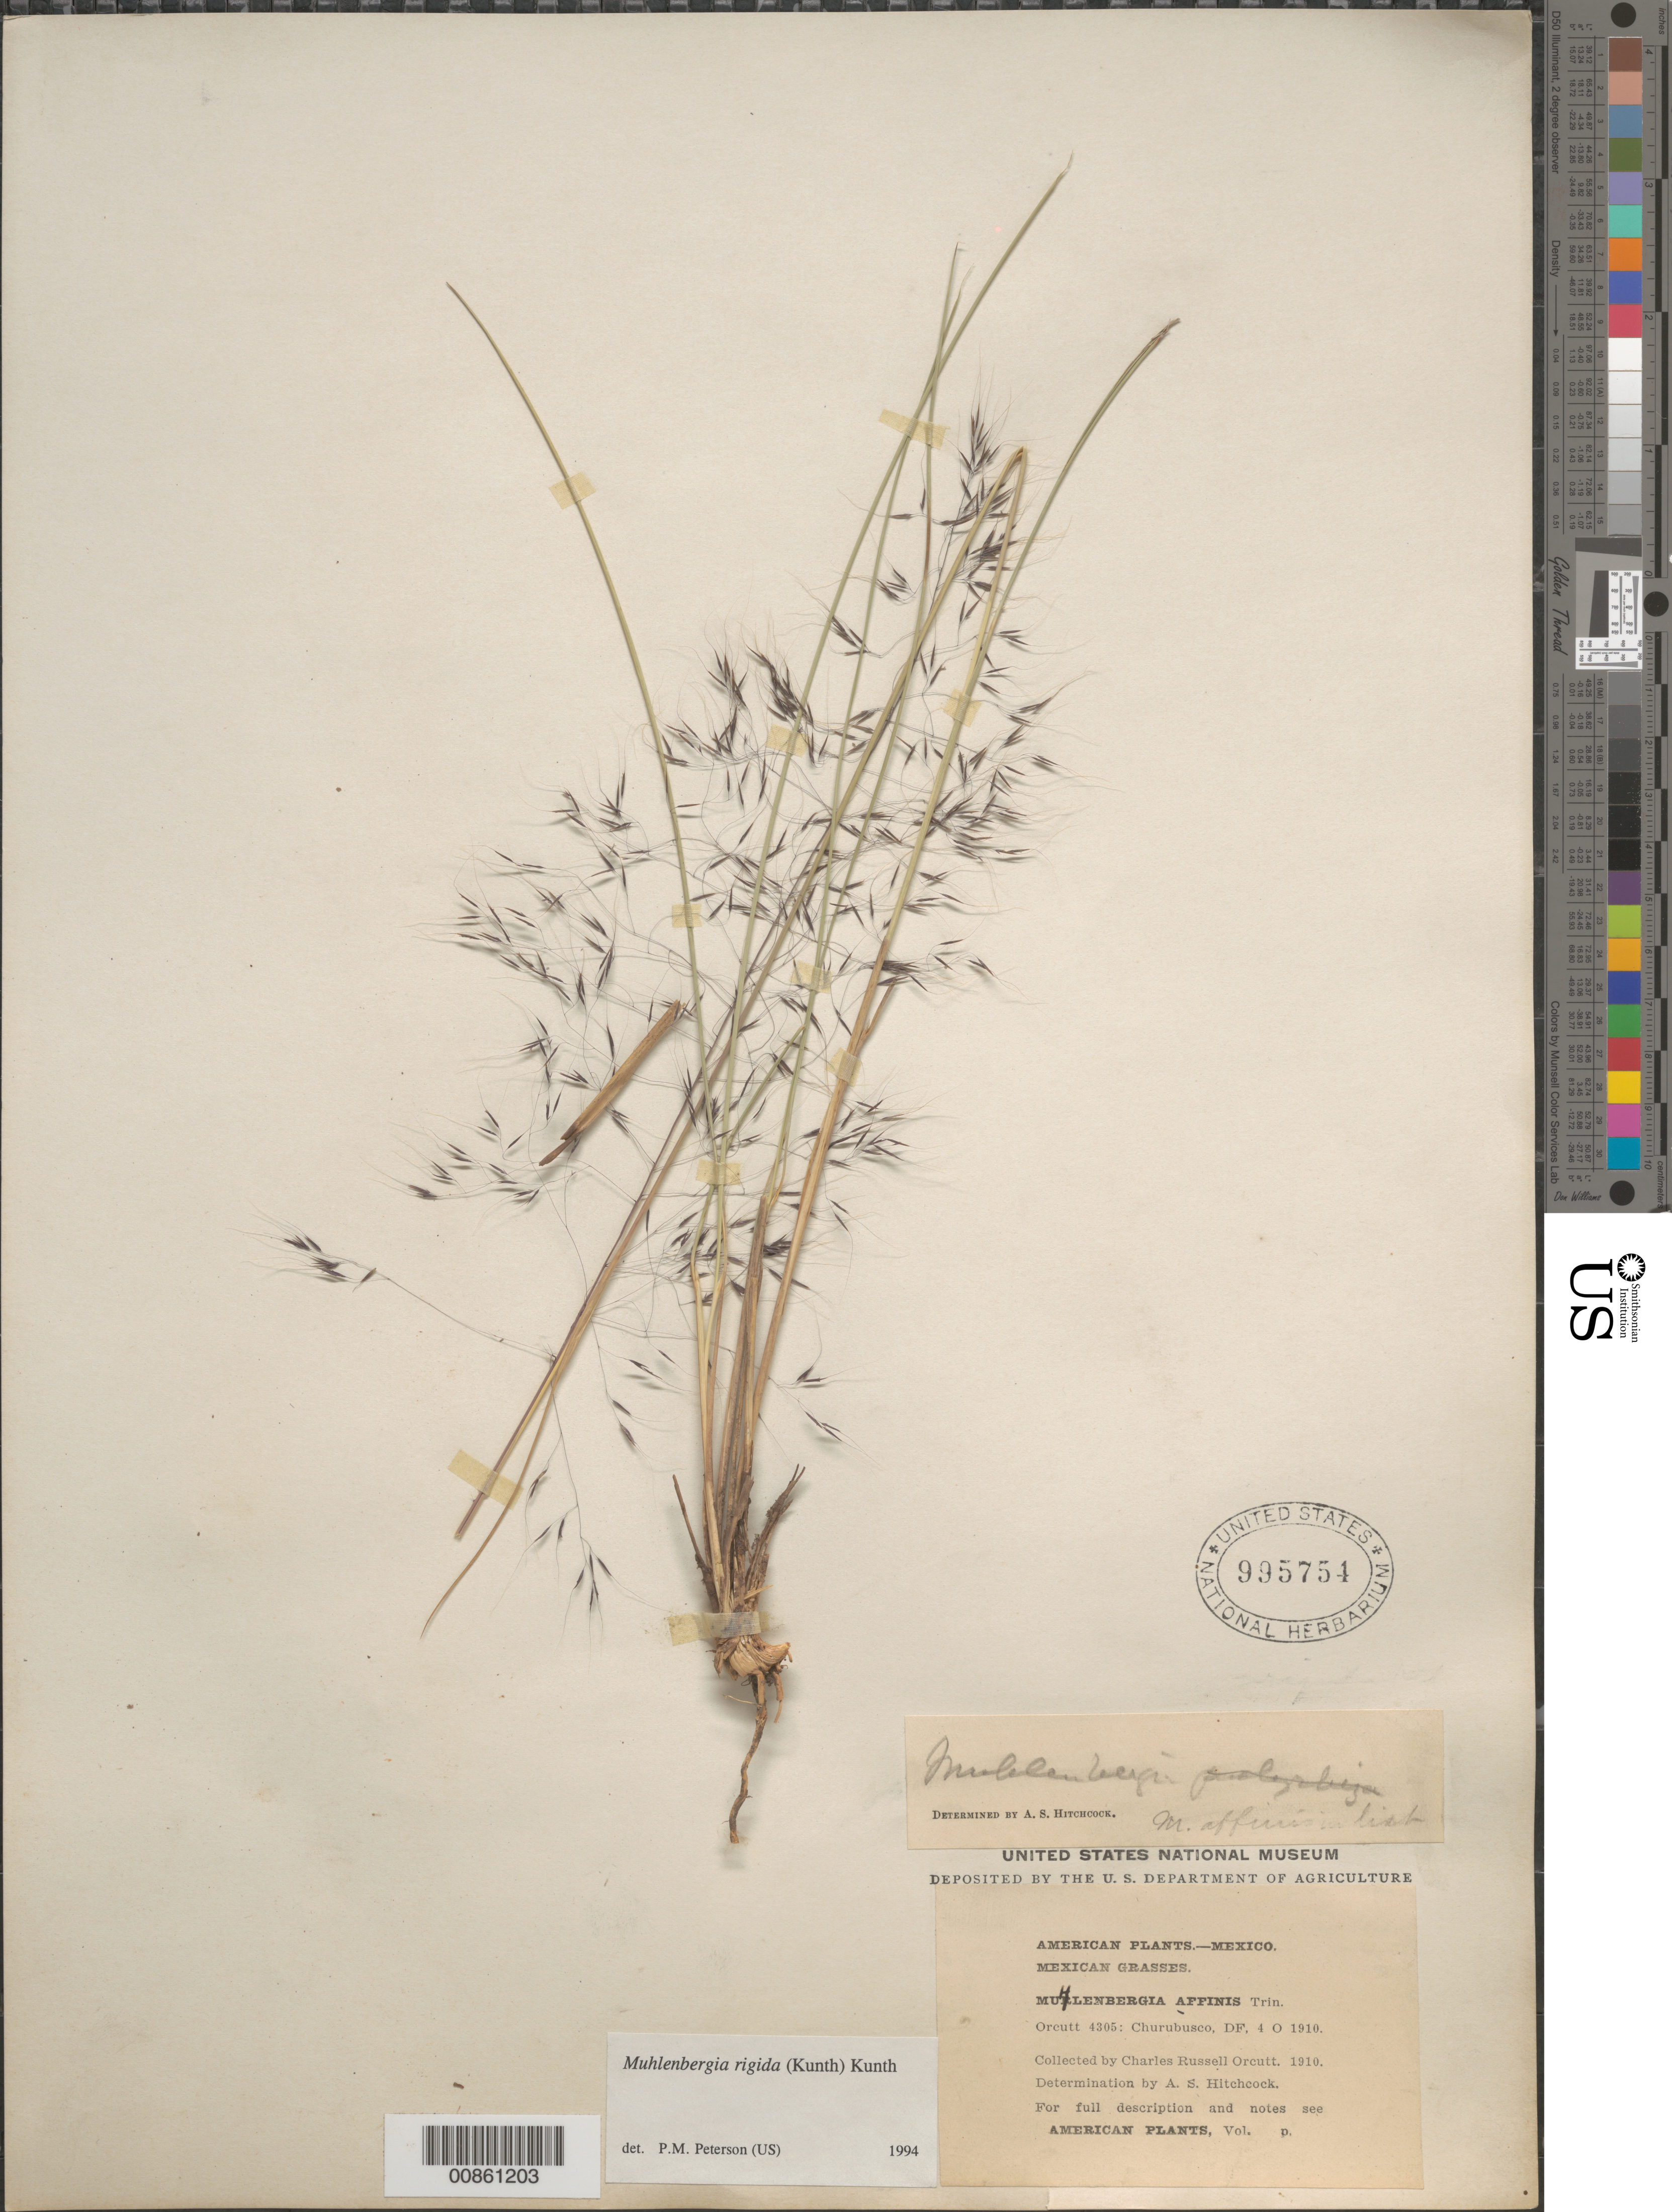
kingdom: Plantae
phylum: Tracheophyta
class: Liliopsida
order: Poales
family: Poaceae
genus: Muhlenbergia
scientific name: Muhlenbergia rigida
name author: (Kunth) Kunth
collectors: C. R. Orcutt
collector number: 4305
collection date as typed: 04 Oct 1910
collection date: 1910-10-04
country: Mexico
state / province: Distrito Federal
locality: Churubusco, D.F.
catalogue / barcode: US 995754